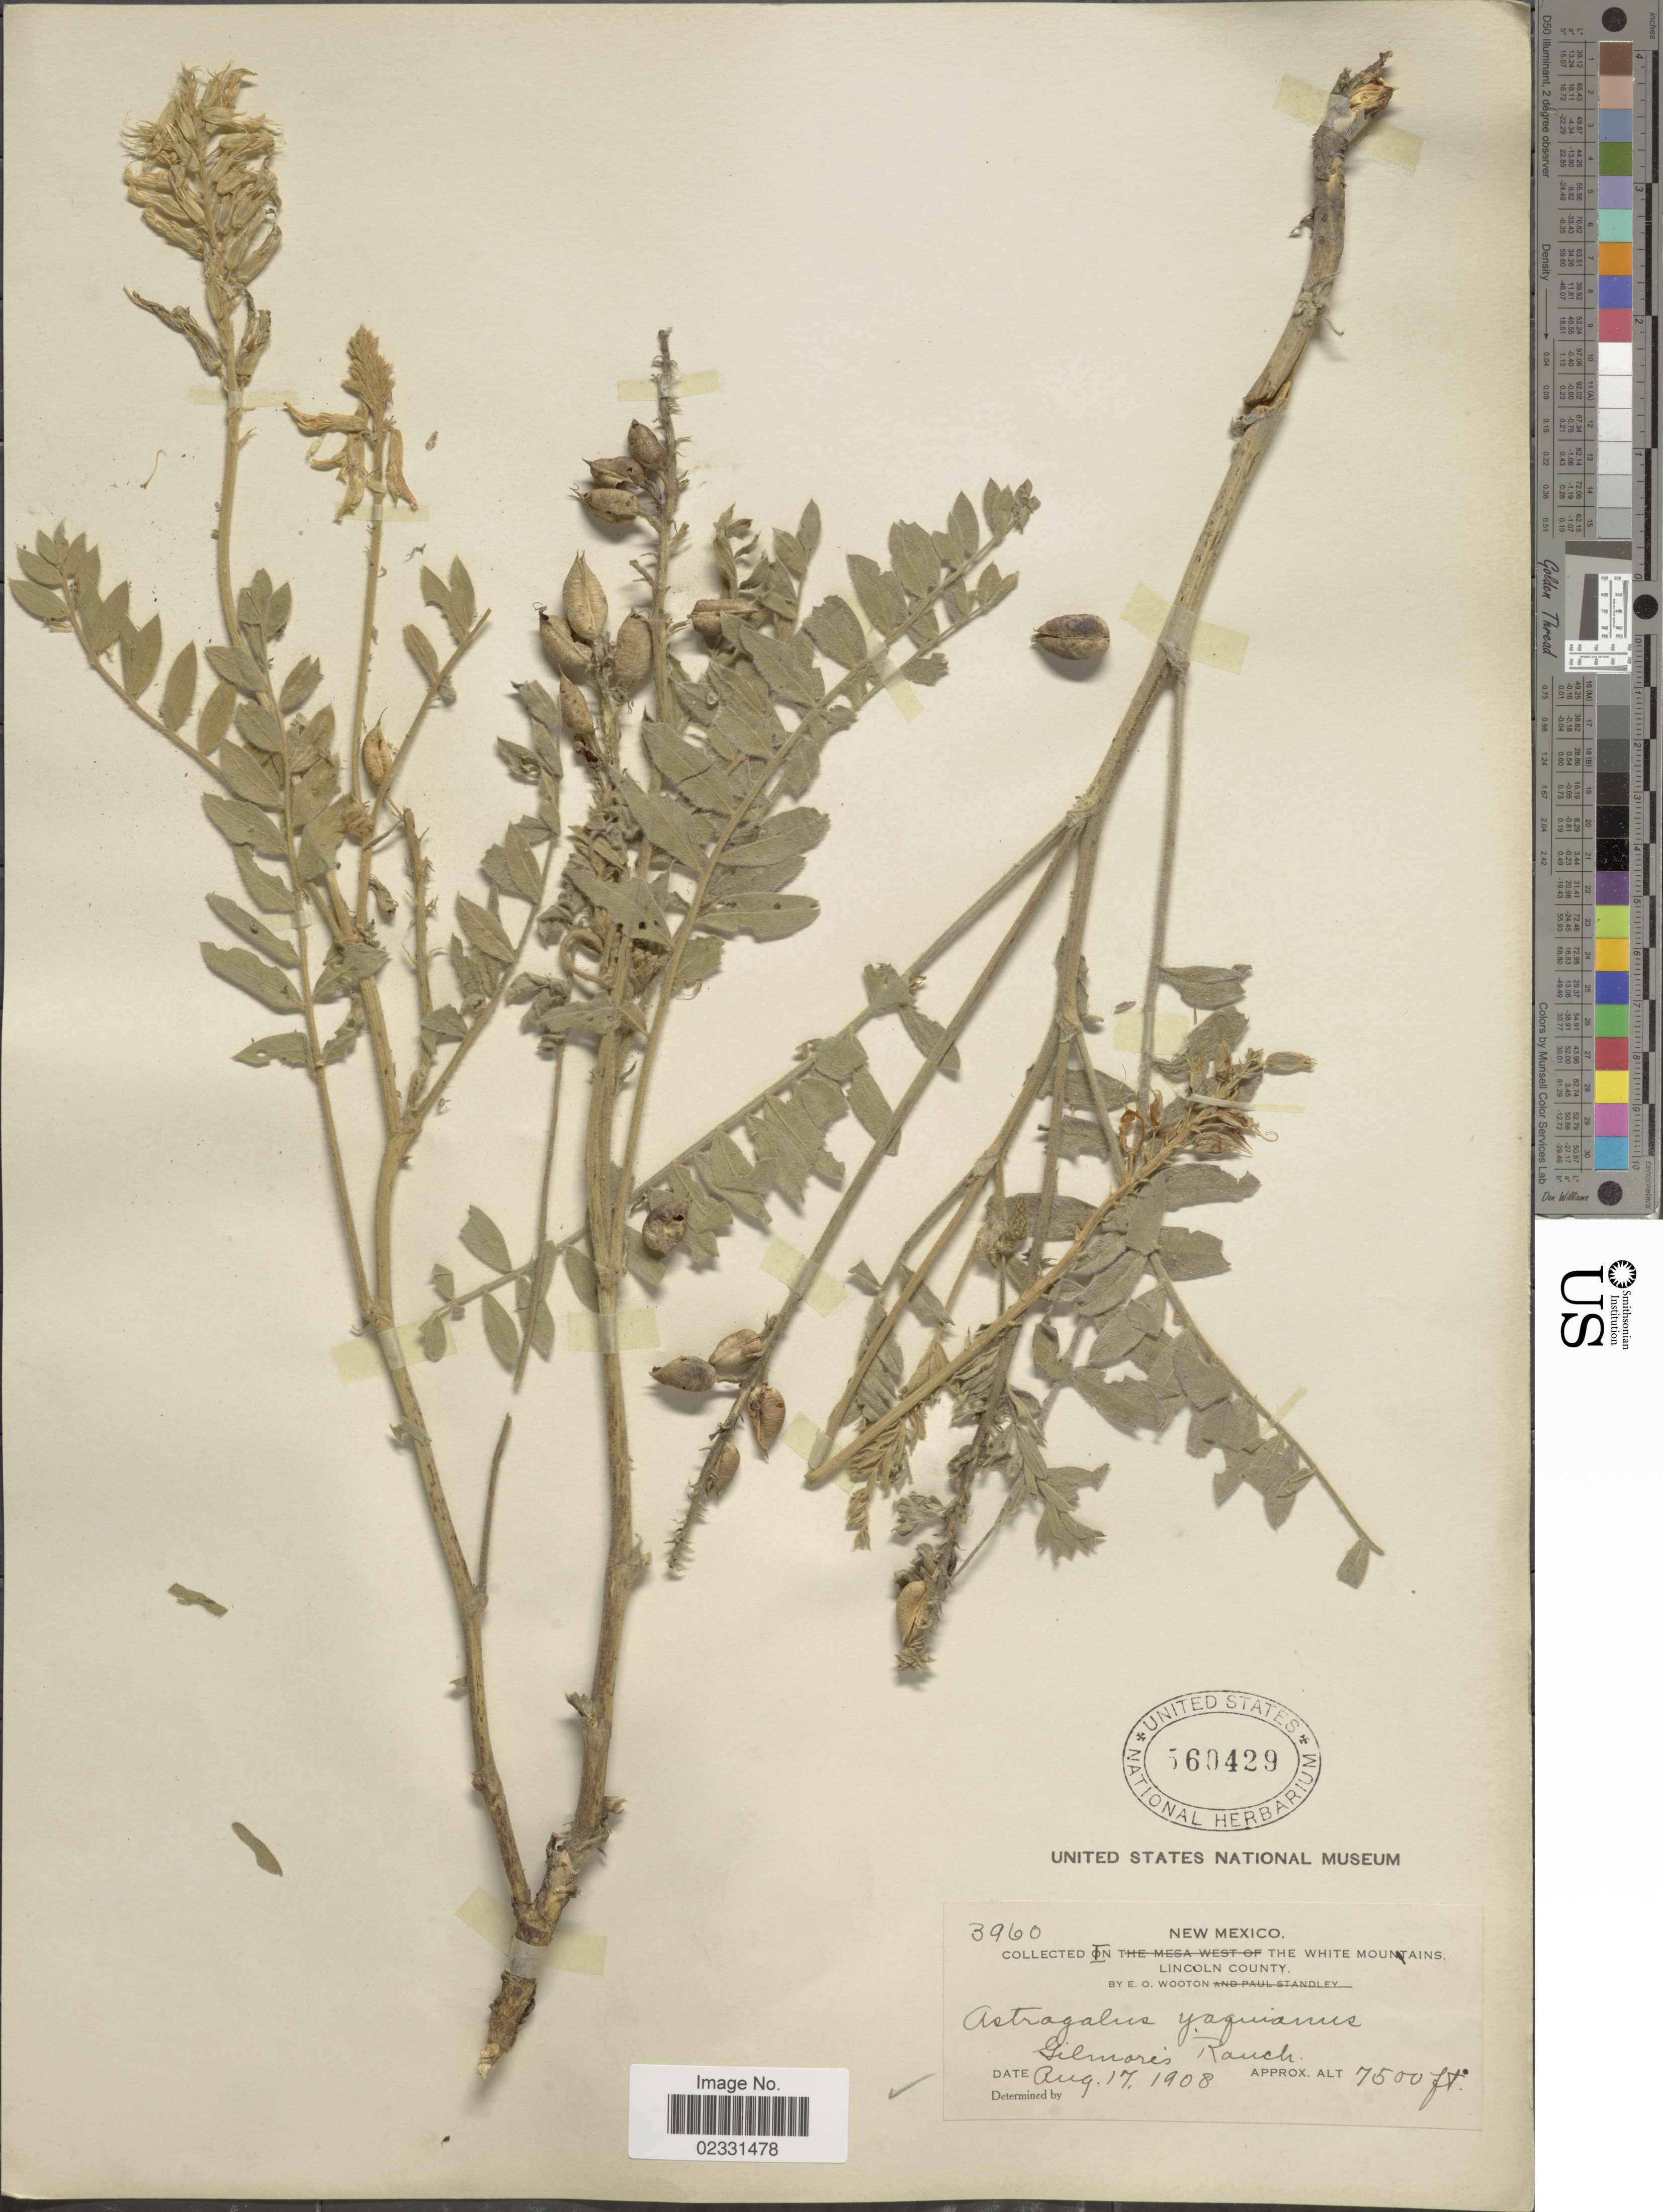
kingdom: Plantae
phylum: Tracheophyta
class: Magnoliopsida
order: Fabales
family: Fabaceae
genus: Astragalus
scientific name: Astragalus giganteus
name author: S. Watson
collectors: E. O. Wooton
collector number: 3960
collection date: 1908-08-17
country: United States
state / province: New Mexico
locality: The White Mountains, Lincoln County, Gilmores Ranch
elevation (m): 2286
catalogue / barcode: US 560429